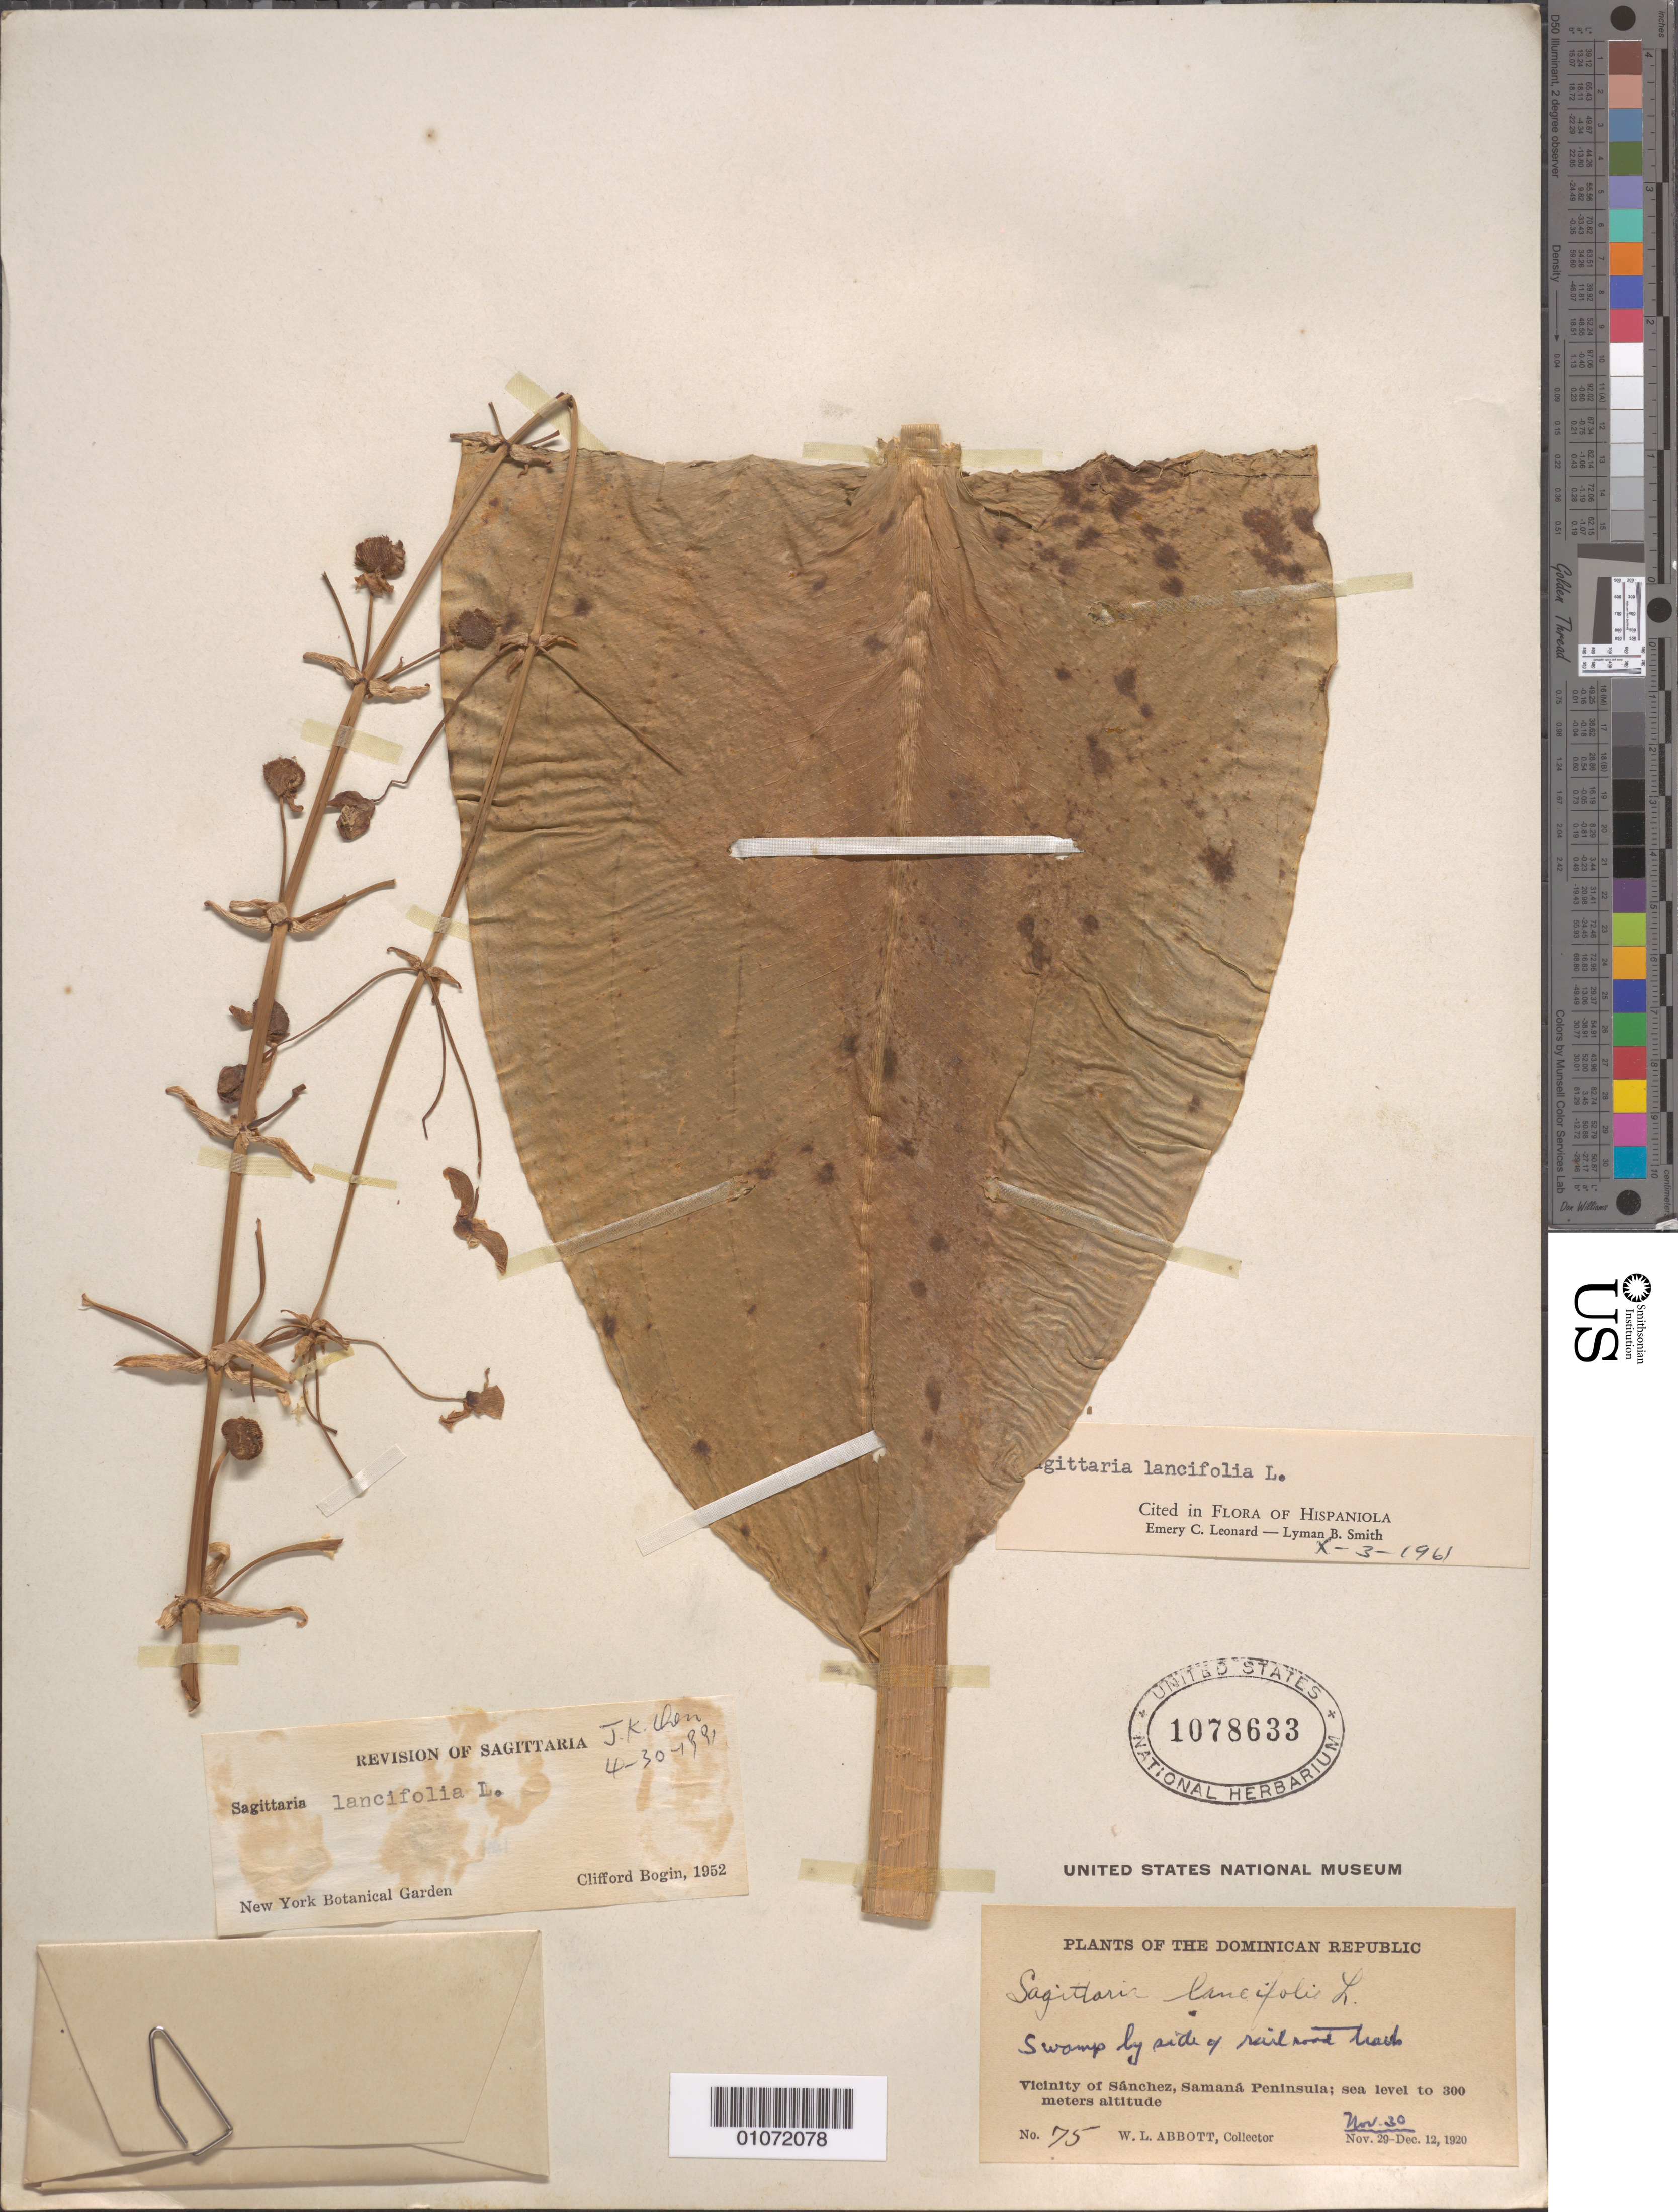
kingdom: Plantae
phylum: Tracheophyta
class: Liliopsida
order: Alismatales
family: Alismataceae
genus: Sagittaria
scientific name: Sagittaria lancifolia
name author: L.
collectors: W. L. Abbott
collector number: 75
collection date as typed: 19 Nov 1920 to 12 Dec 1920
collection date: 1920-11-19/1920-12-12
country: Dominican Republic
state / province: Sánchez Ramírez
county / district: Cotui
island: Hispaniola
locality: Vicinity of Sanchez, Semana Peninsula.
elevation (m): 0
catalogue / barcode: US 1078633